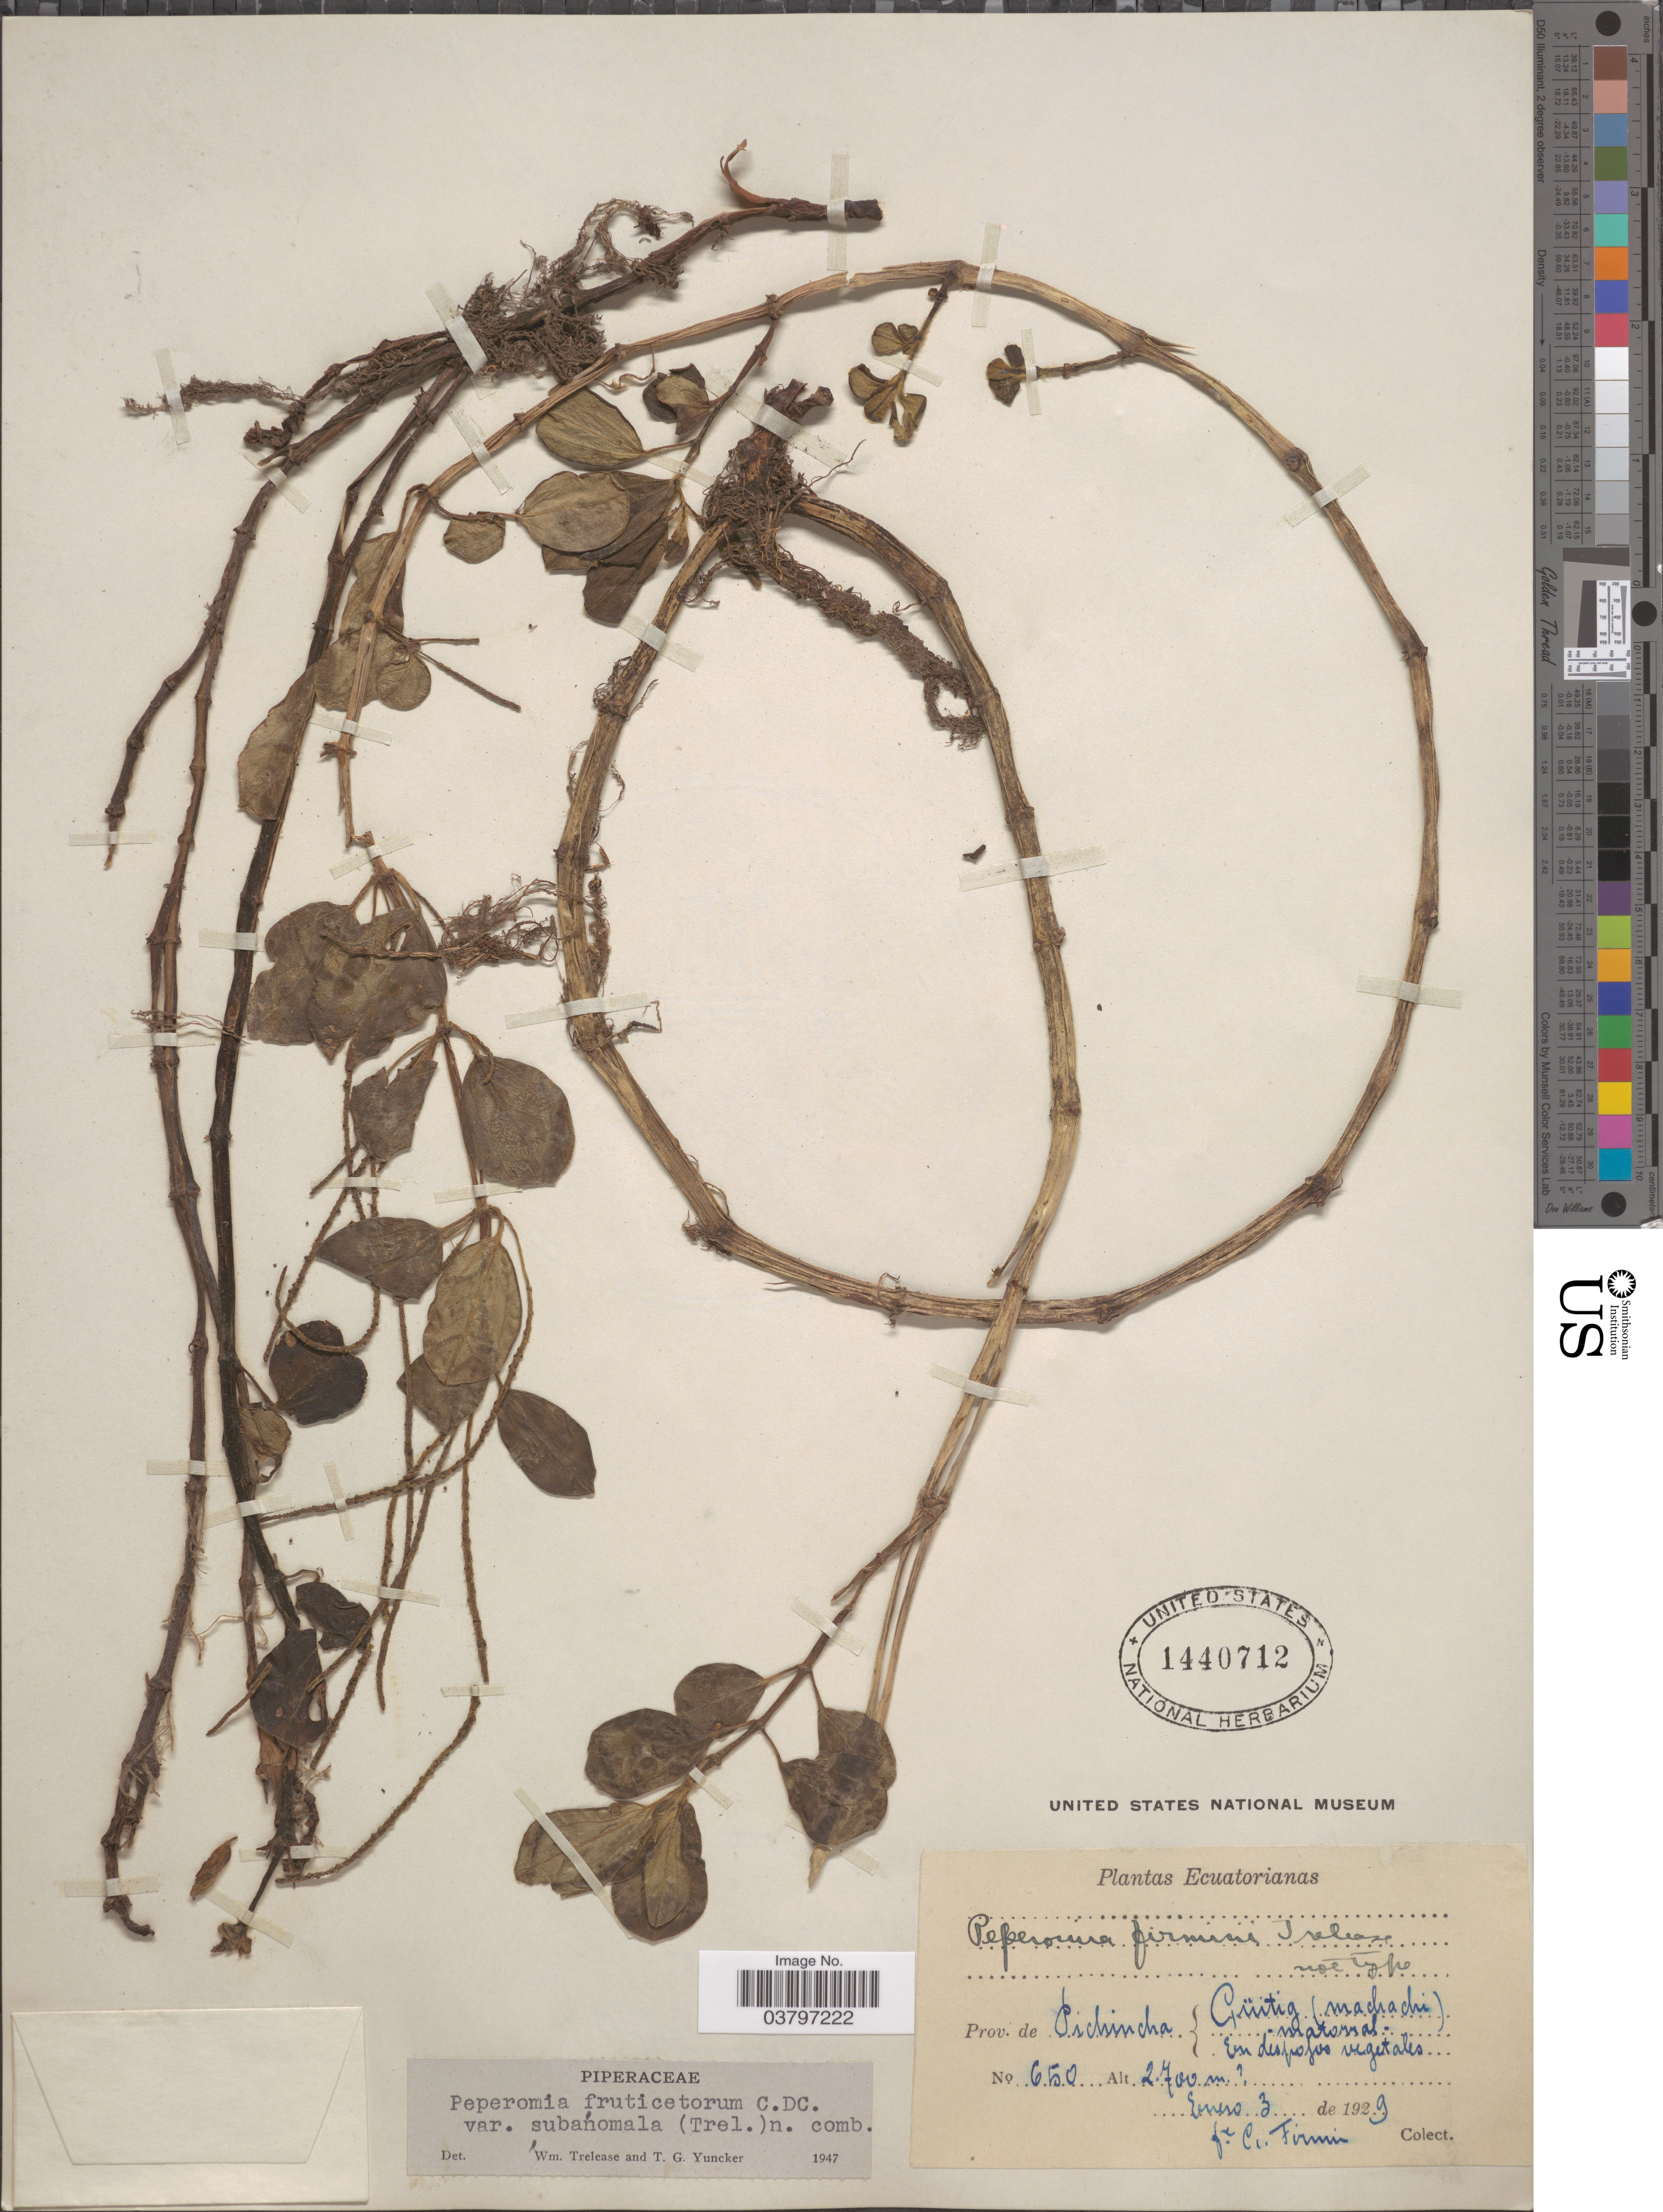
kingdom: Plantae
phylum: Tracheophyta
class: Magnoliopsida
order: Piperales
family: Piperaceae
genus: Peperomia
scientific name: Peperomia fruticetorum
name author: C. DC.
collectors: F. Firmin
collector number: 650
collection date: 1929-01-03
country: Ecuador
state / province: Pichincha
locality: Güitig (Machachi) matorral. En despojos vegetales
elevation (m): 2700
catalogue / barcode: US 1440712